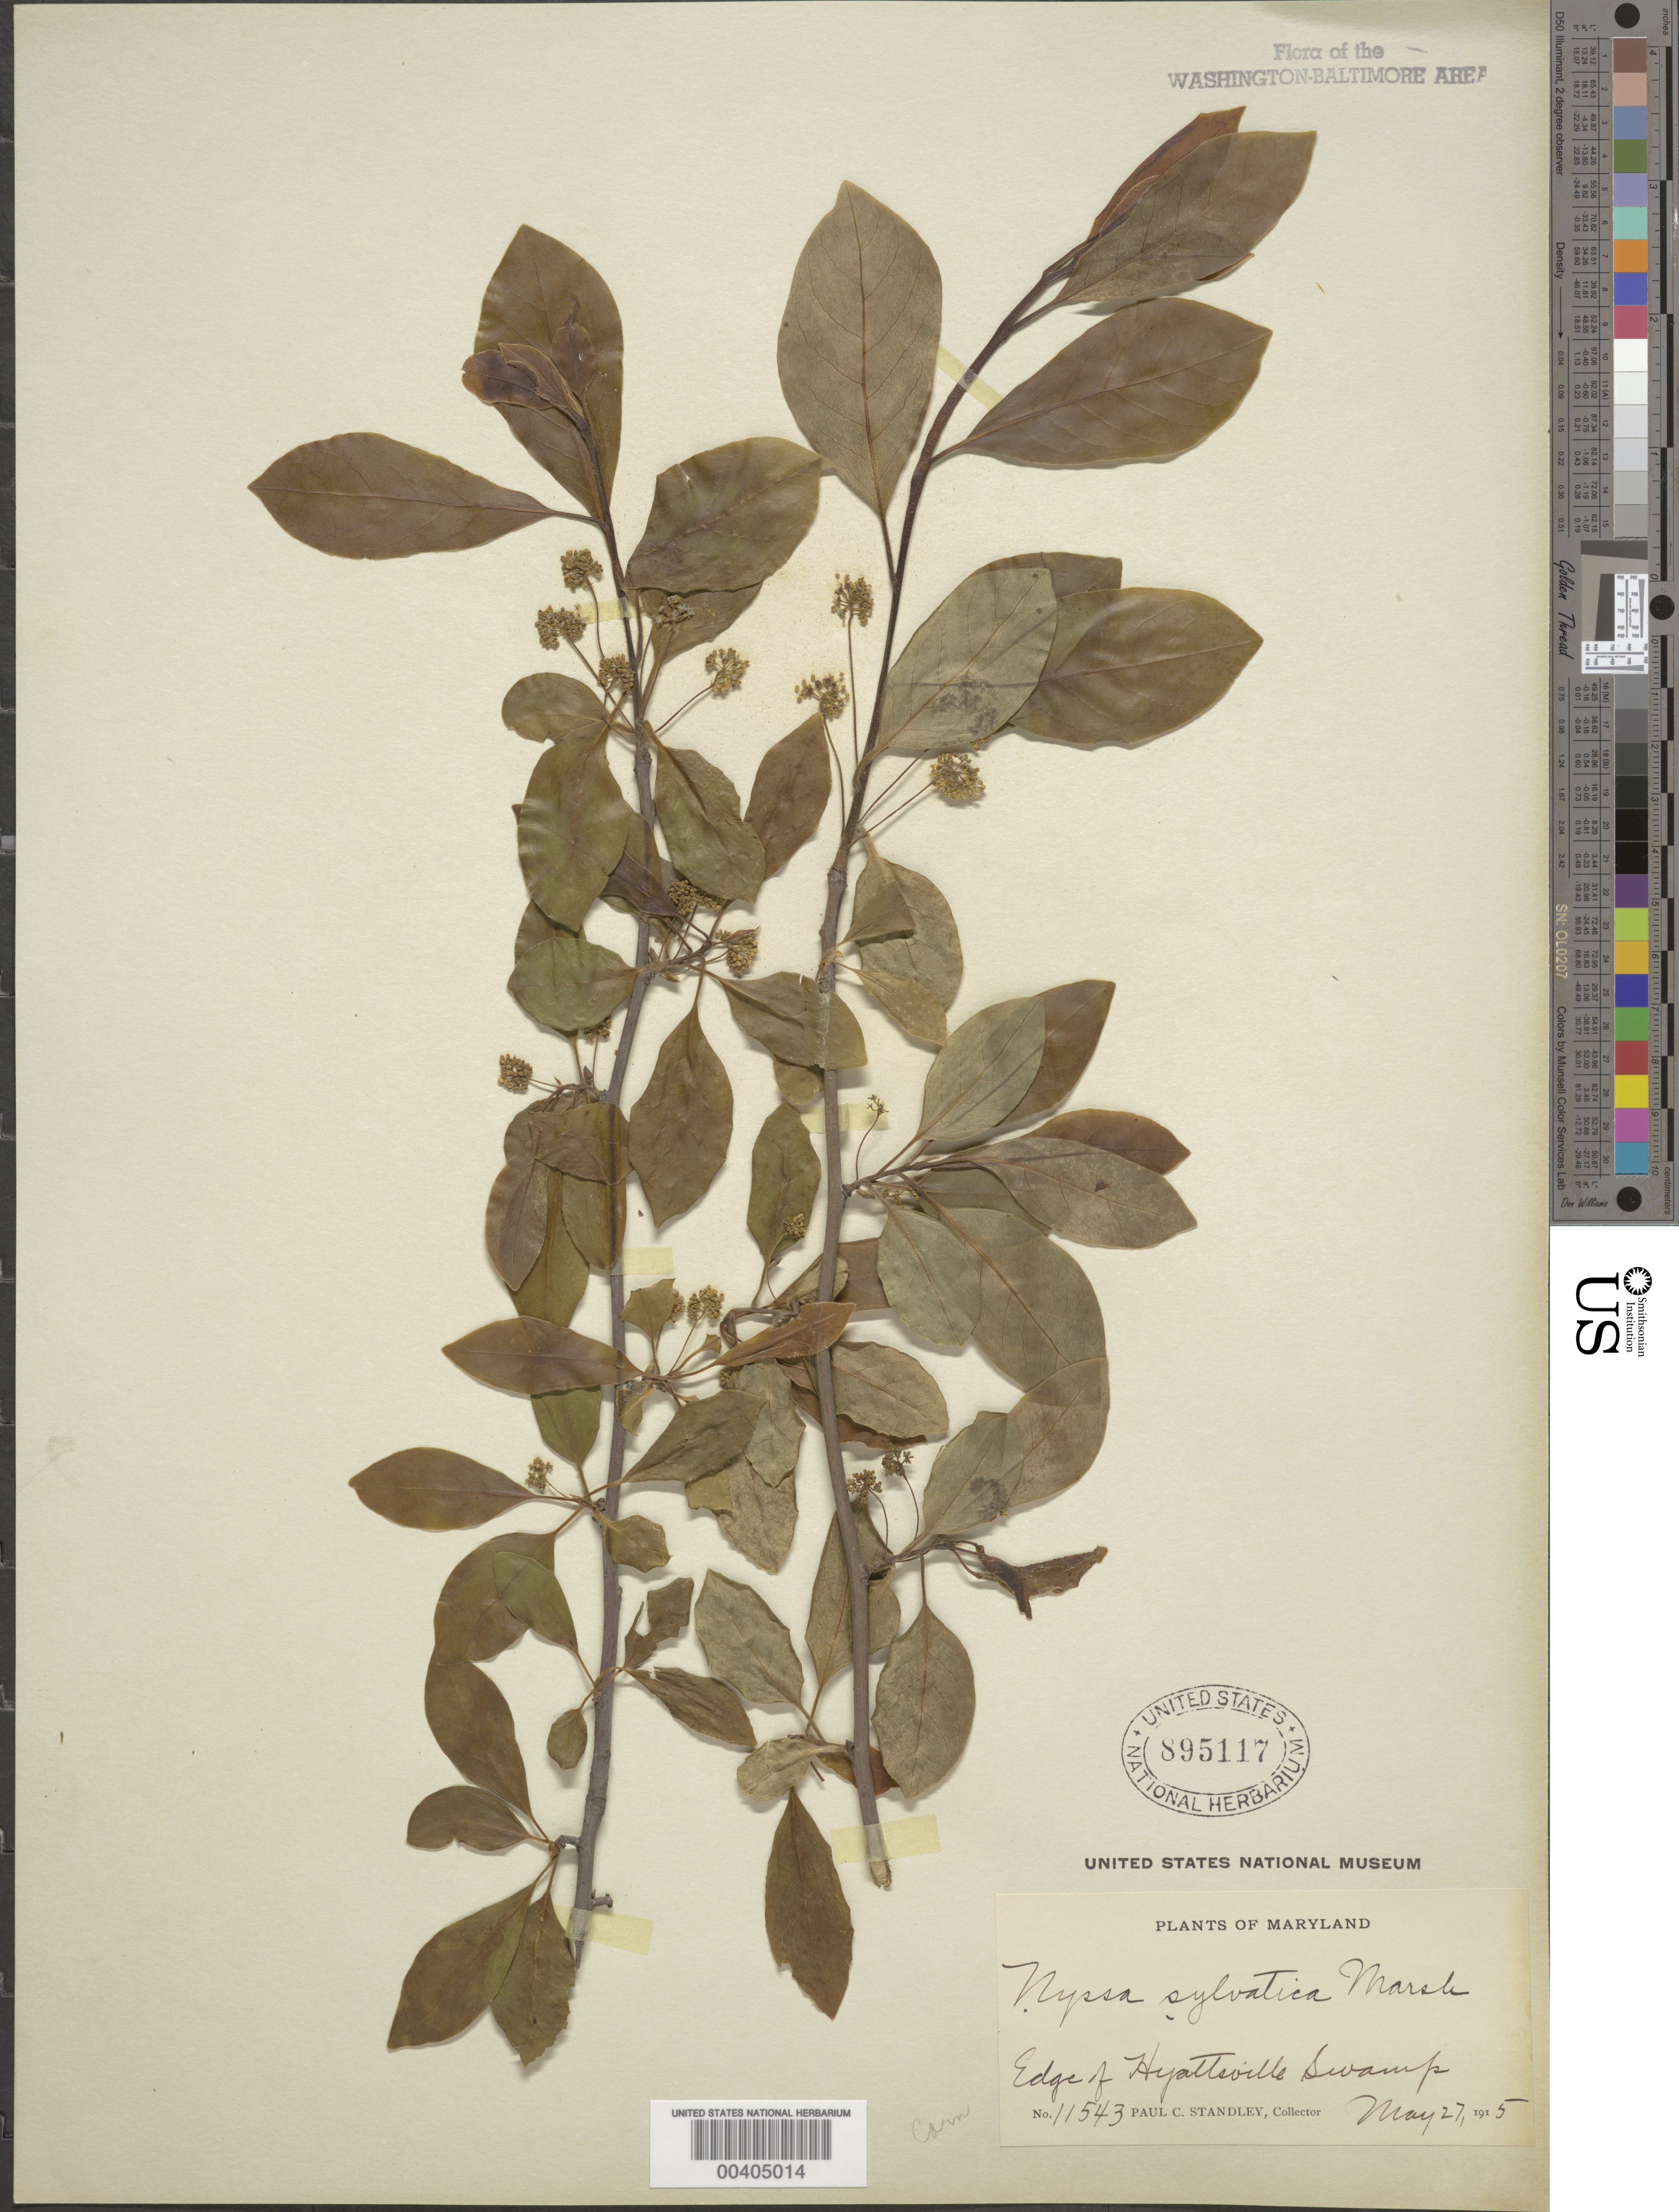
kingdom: Plantae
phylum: Tracheophyta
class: Magnoliopsida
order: Cornales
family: Nyssaceae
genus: Nyssa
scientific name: Nyssa sylvatica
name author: Marshall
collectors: P. C. Standley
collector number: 11543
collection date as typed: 27 May 1915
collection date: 1915-05-27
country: United States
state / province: Maryland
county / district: Prince George's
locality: Hyattsville Swamp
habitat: Edge of swamp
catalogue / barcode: US 895117